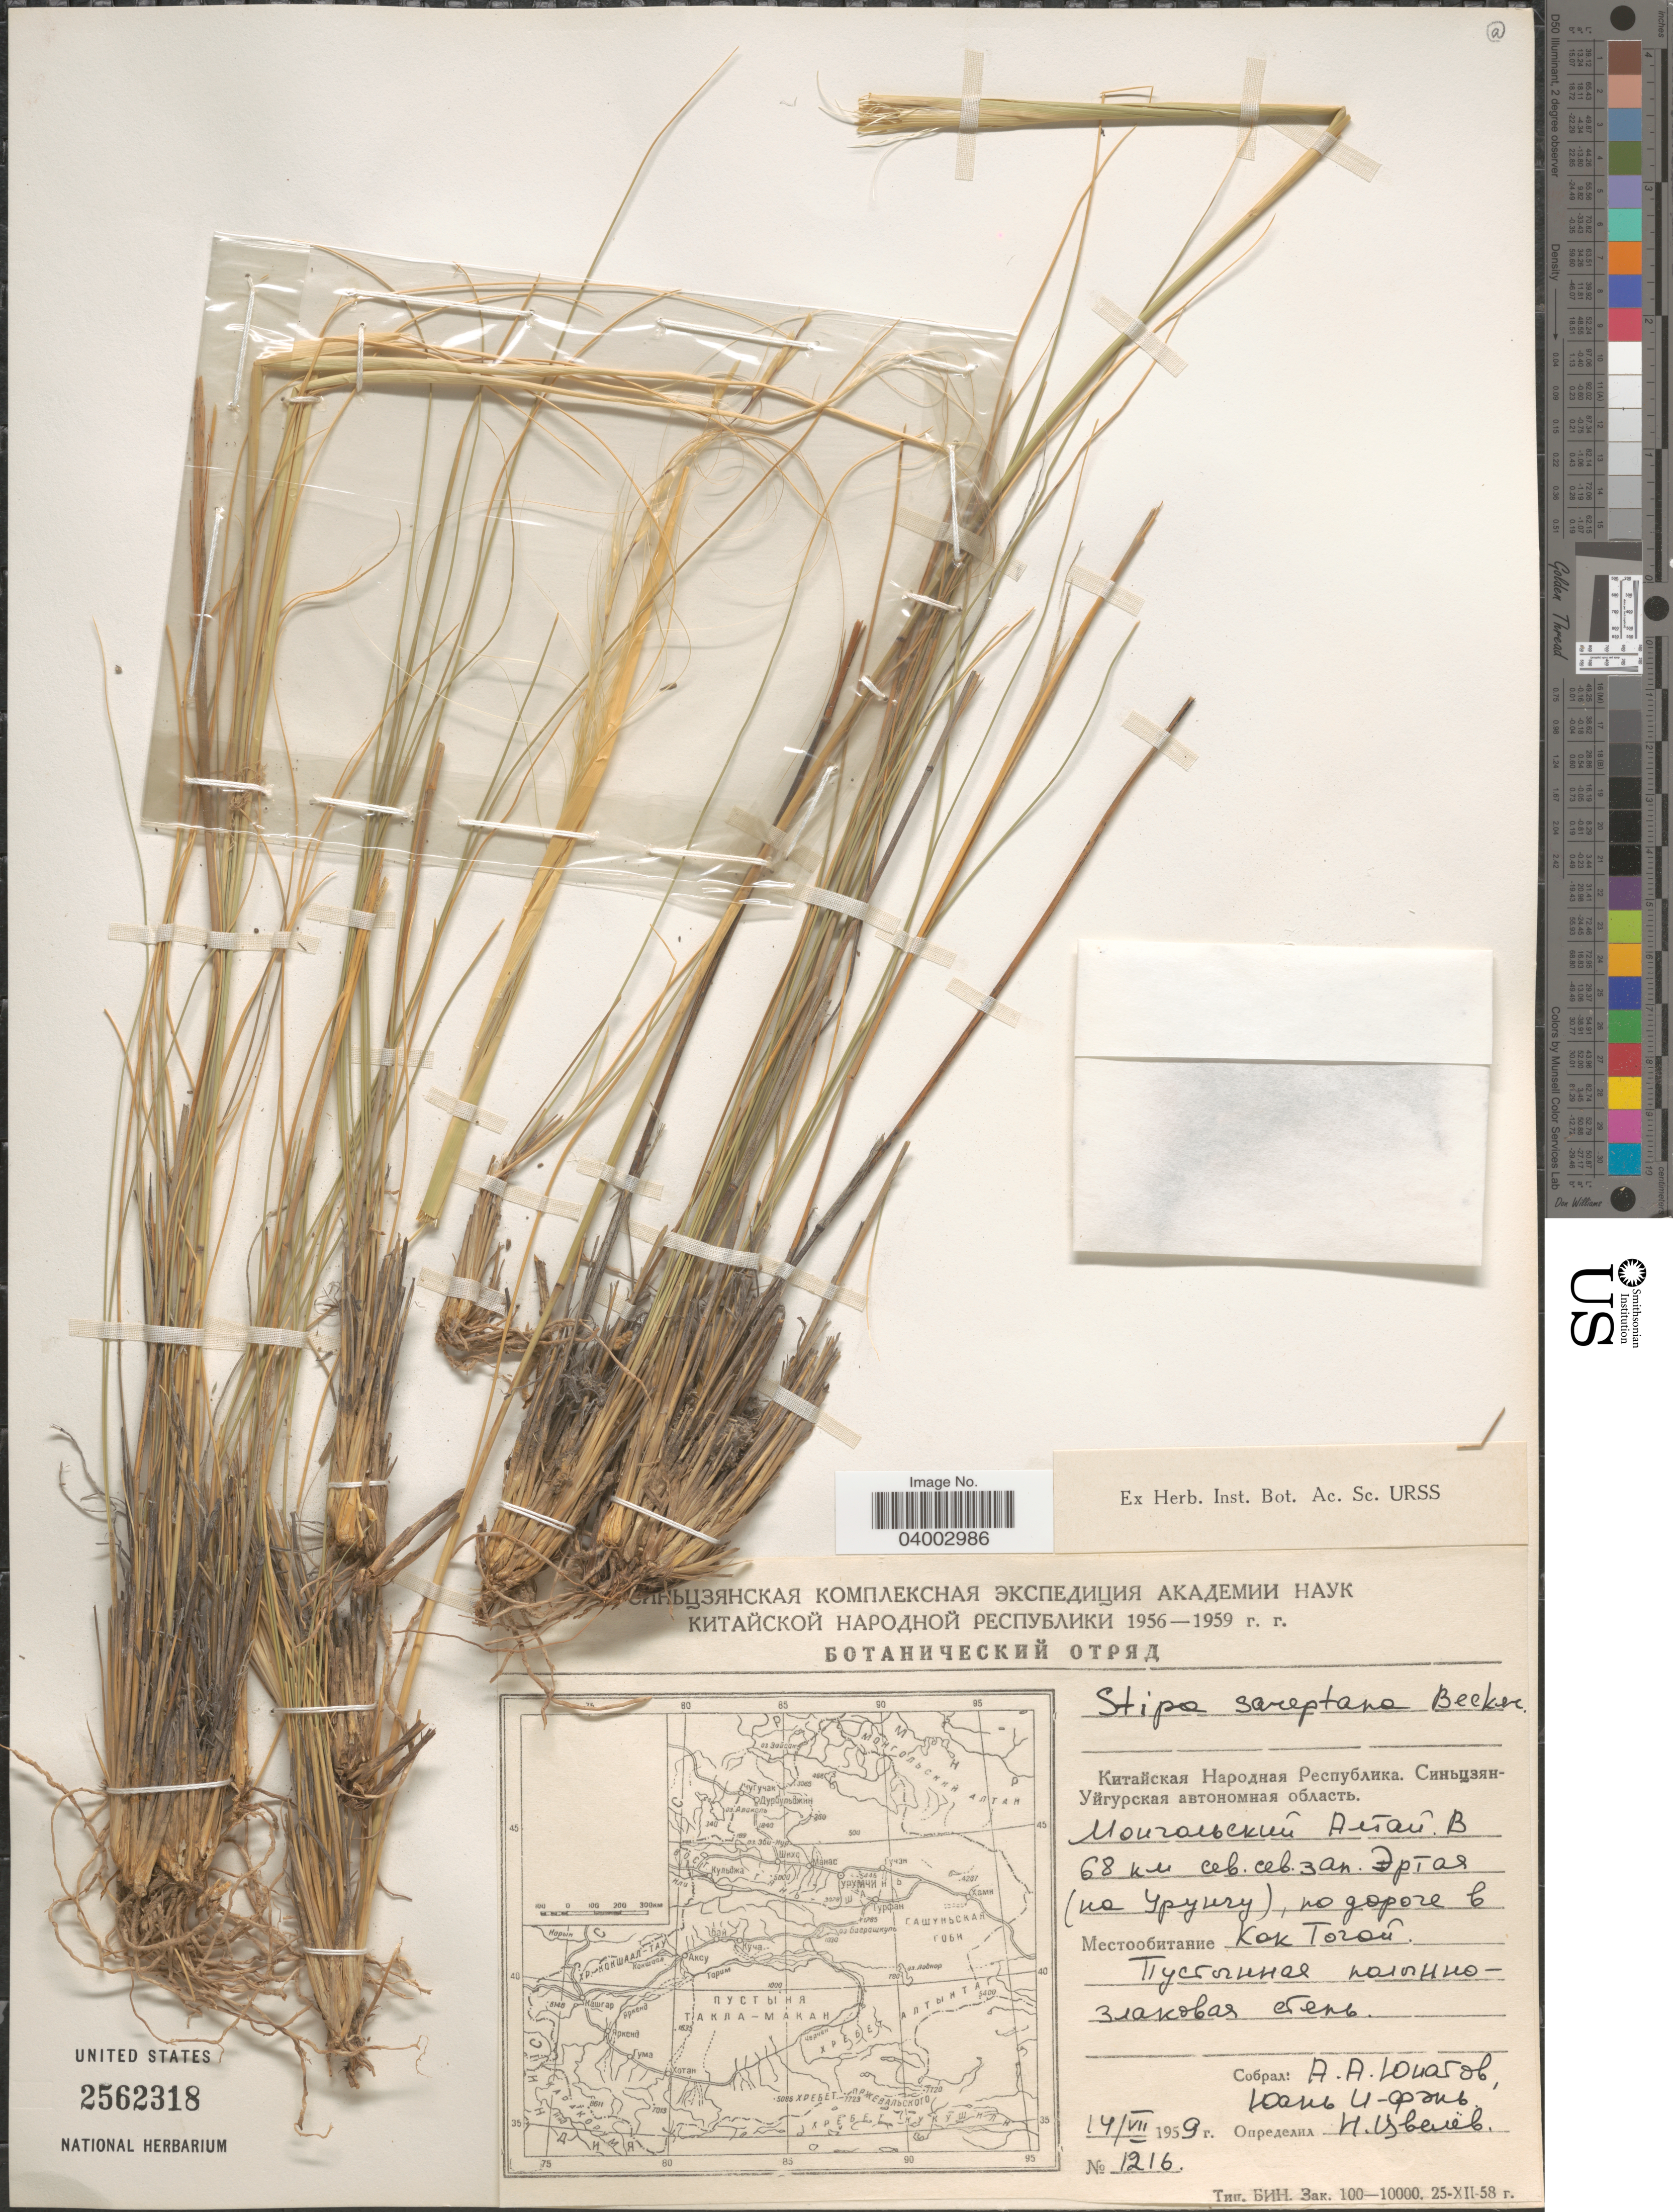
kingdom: Plantae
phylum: Tracheophyta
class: Liliopsida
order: Poales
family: Poaceae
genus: Stipa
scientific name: Stipa sareptana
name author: A.K. Becker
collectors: A. Unatov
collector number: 1216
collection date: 1959-07-14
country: China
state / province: Xinjiang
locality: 68 km NNW of Ertai on the road to Koktokay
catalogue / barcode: US 2562318